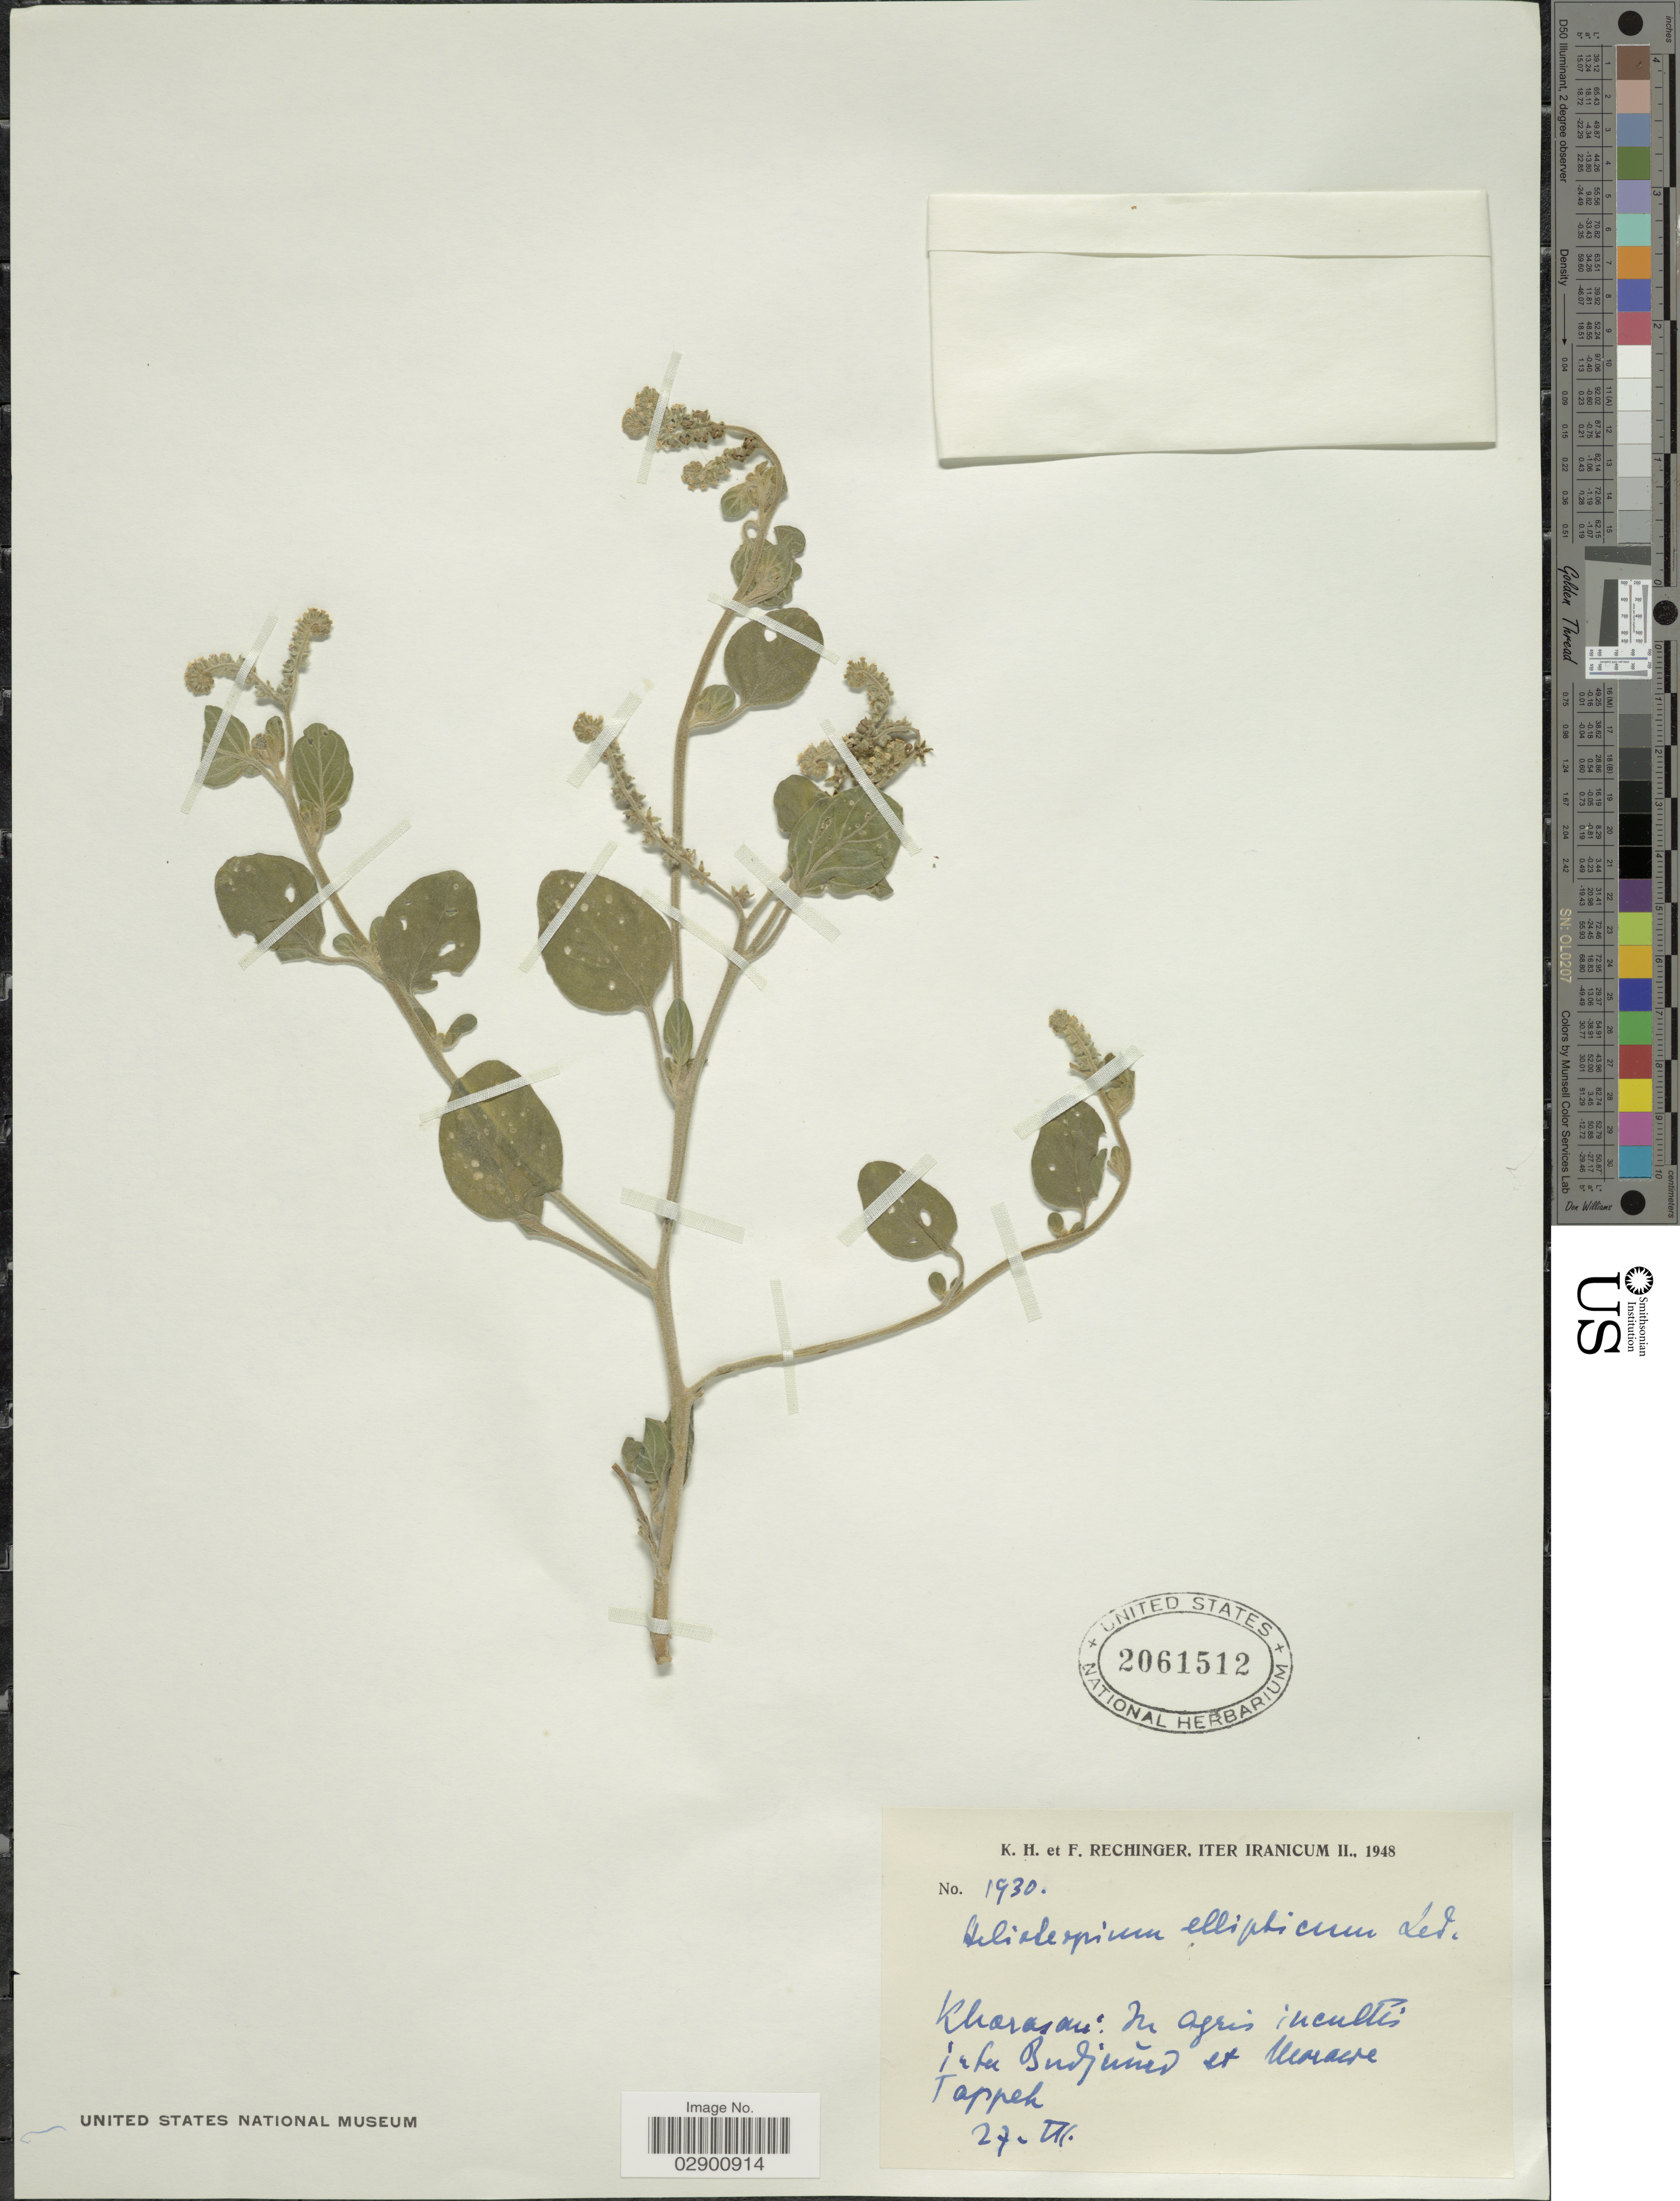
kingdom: Plantae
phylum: Tracheophyta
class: Magnoliopsida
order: Boraginales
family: Heliotropiaceae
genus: Heliotropium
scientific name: Heliotropium europaeum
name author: L.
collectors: K. H. Rechinger & F. Rechinger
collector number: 1930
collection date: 1948-06-27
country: Iran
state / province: Khorasan [obsolete]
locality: Khorasan: in agris incultis inter Budjuned et Moracre [interpreted] Tappeh.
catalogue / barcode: US 2061512